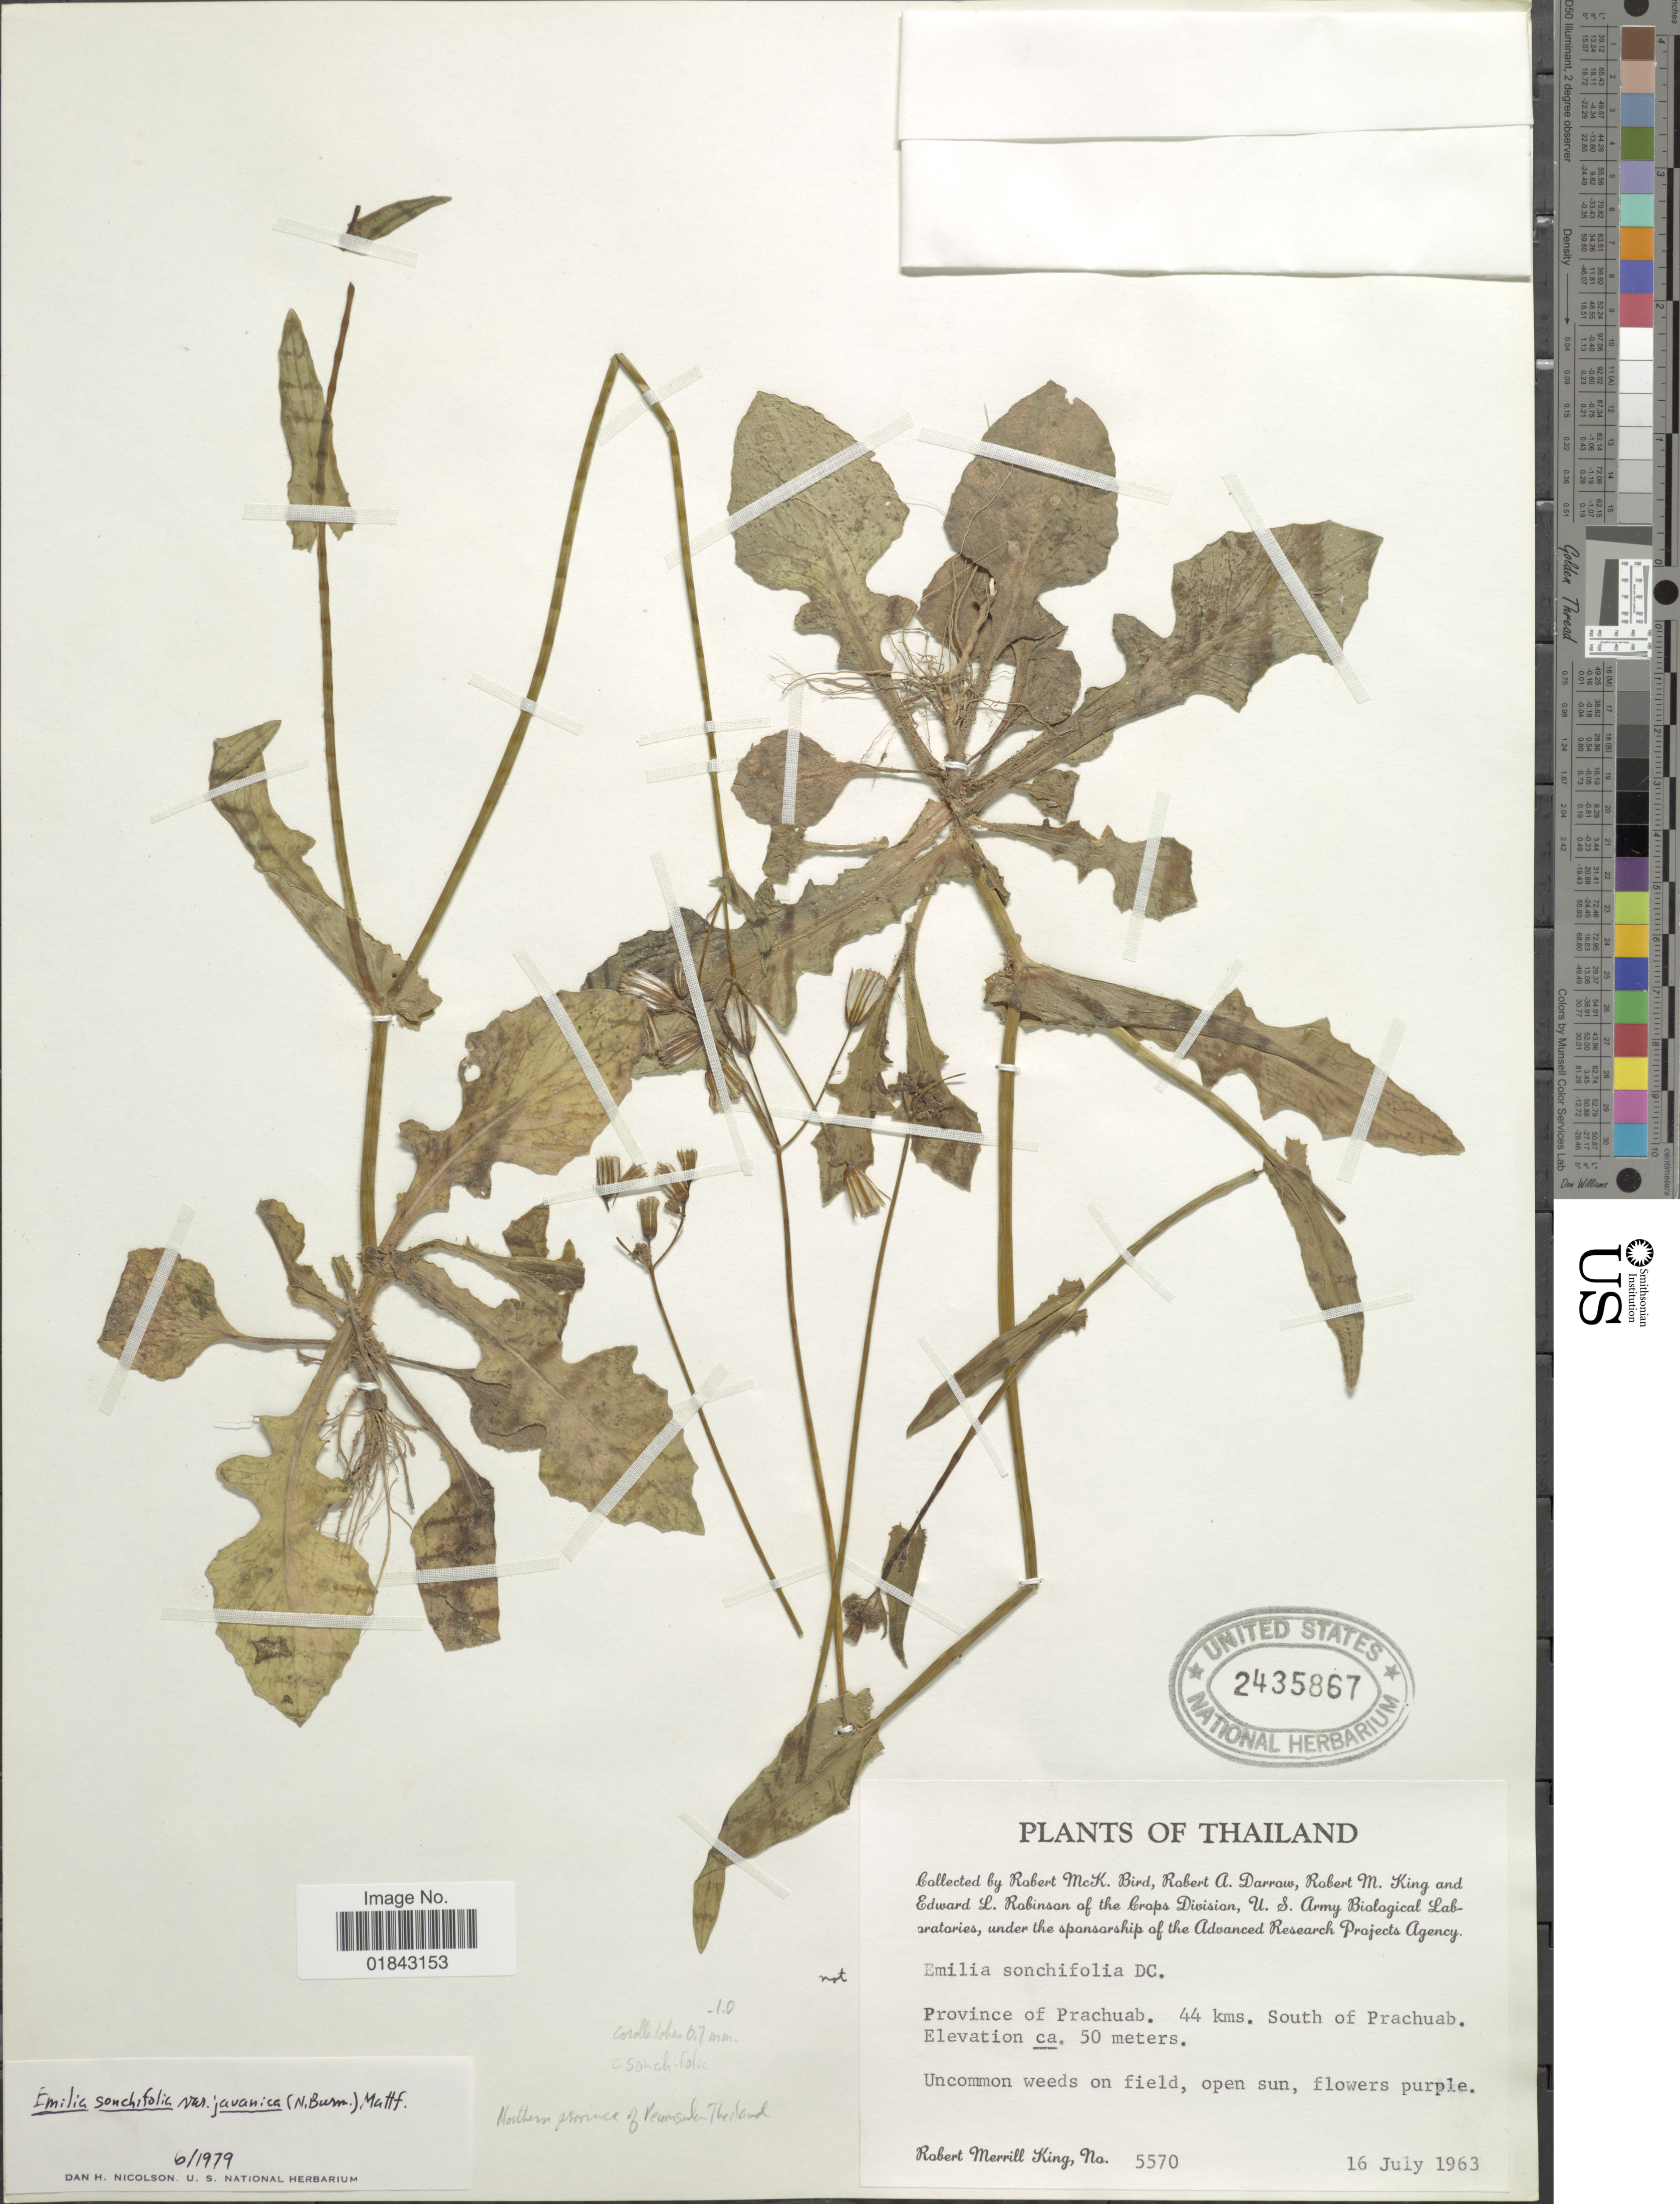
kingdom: Plantae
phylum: Tracheophyta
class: Magnoliopsida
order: Asterales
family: Asteraceae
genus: Emilia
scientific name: Emilia sonchifolia var. javanica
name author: (Burm. f.) Mattf.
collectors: R. M. King, R. A. Darrow, R. M. King & E. L. Robinson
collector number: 5570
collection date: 1963-07-16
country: Thailand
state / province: Prachuap Khiri Khan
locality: Province of Prachuab, 44 kms. South of Prachuab, uncommon weeds on field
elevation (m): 50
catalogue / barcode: US 2435867